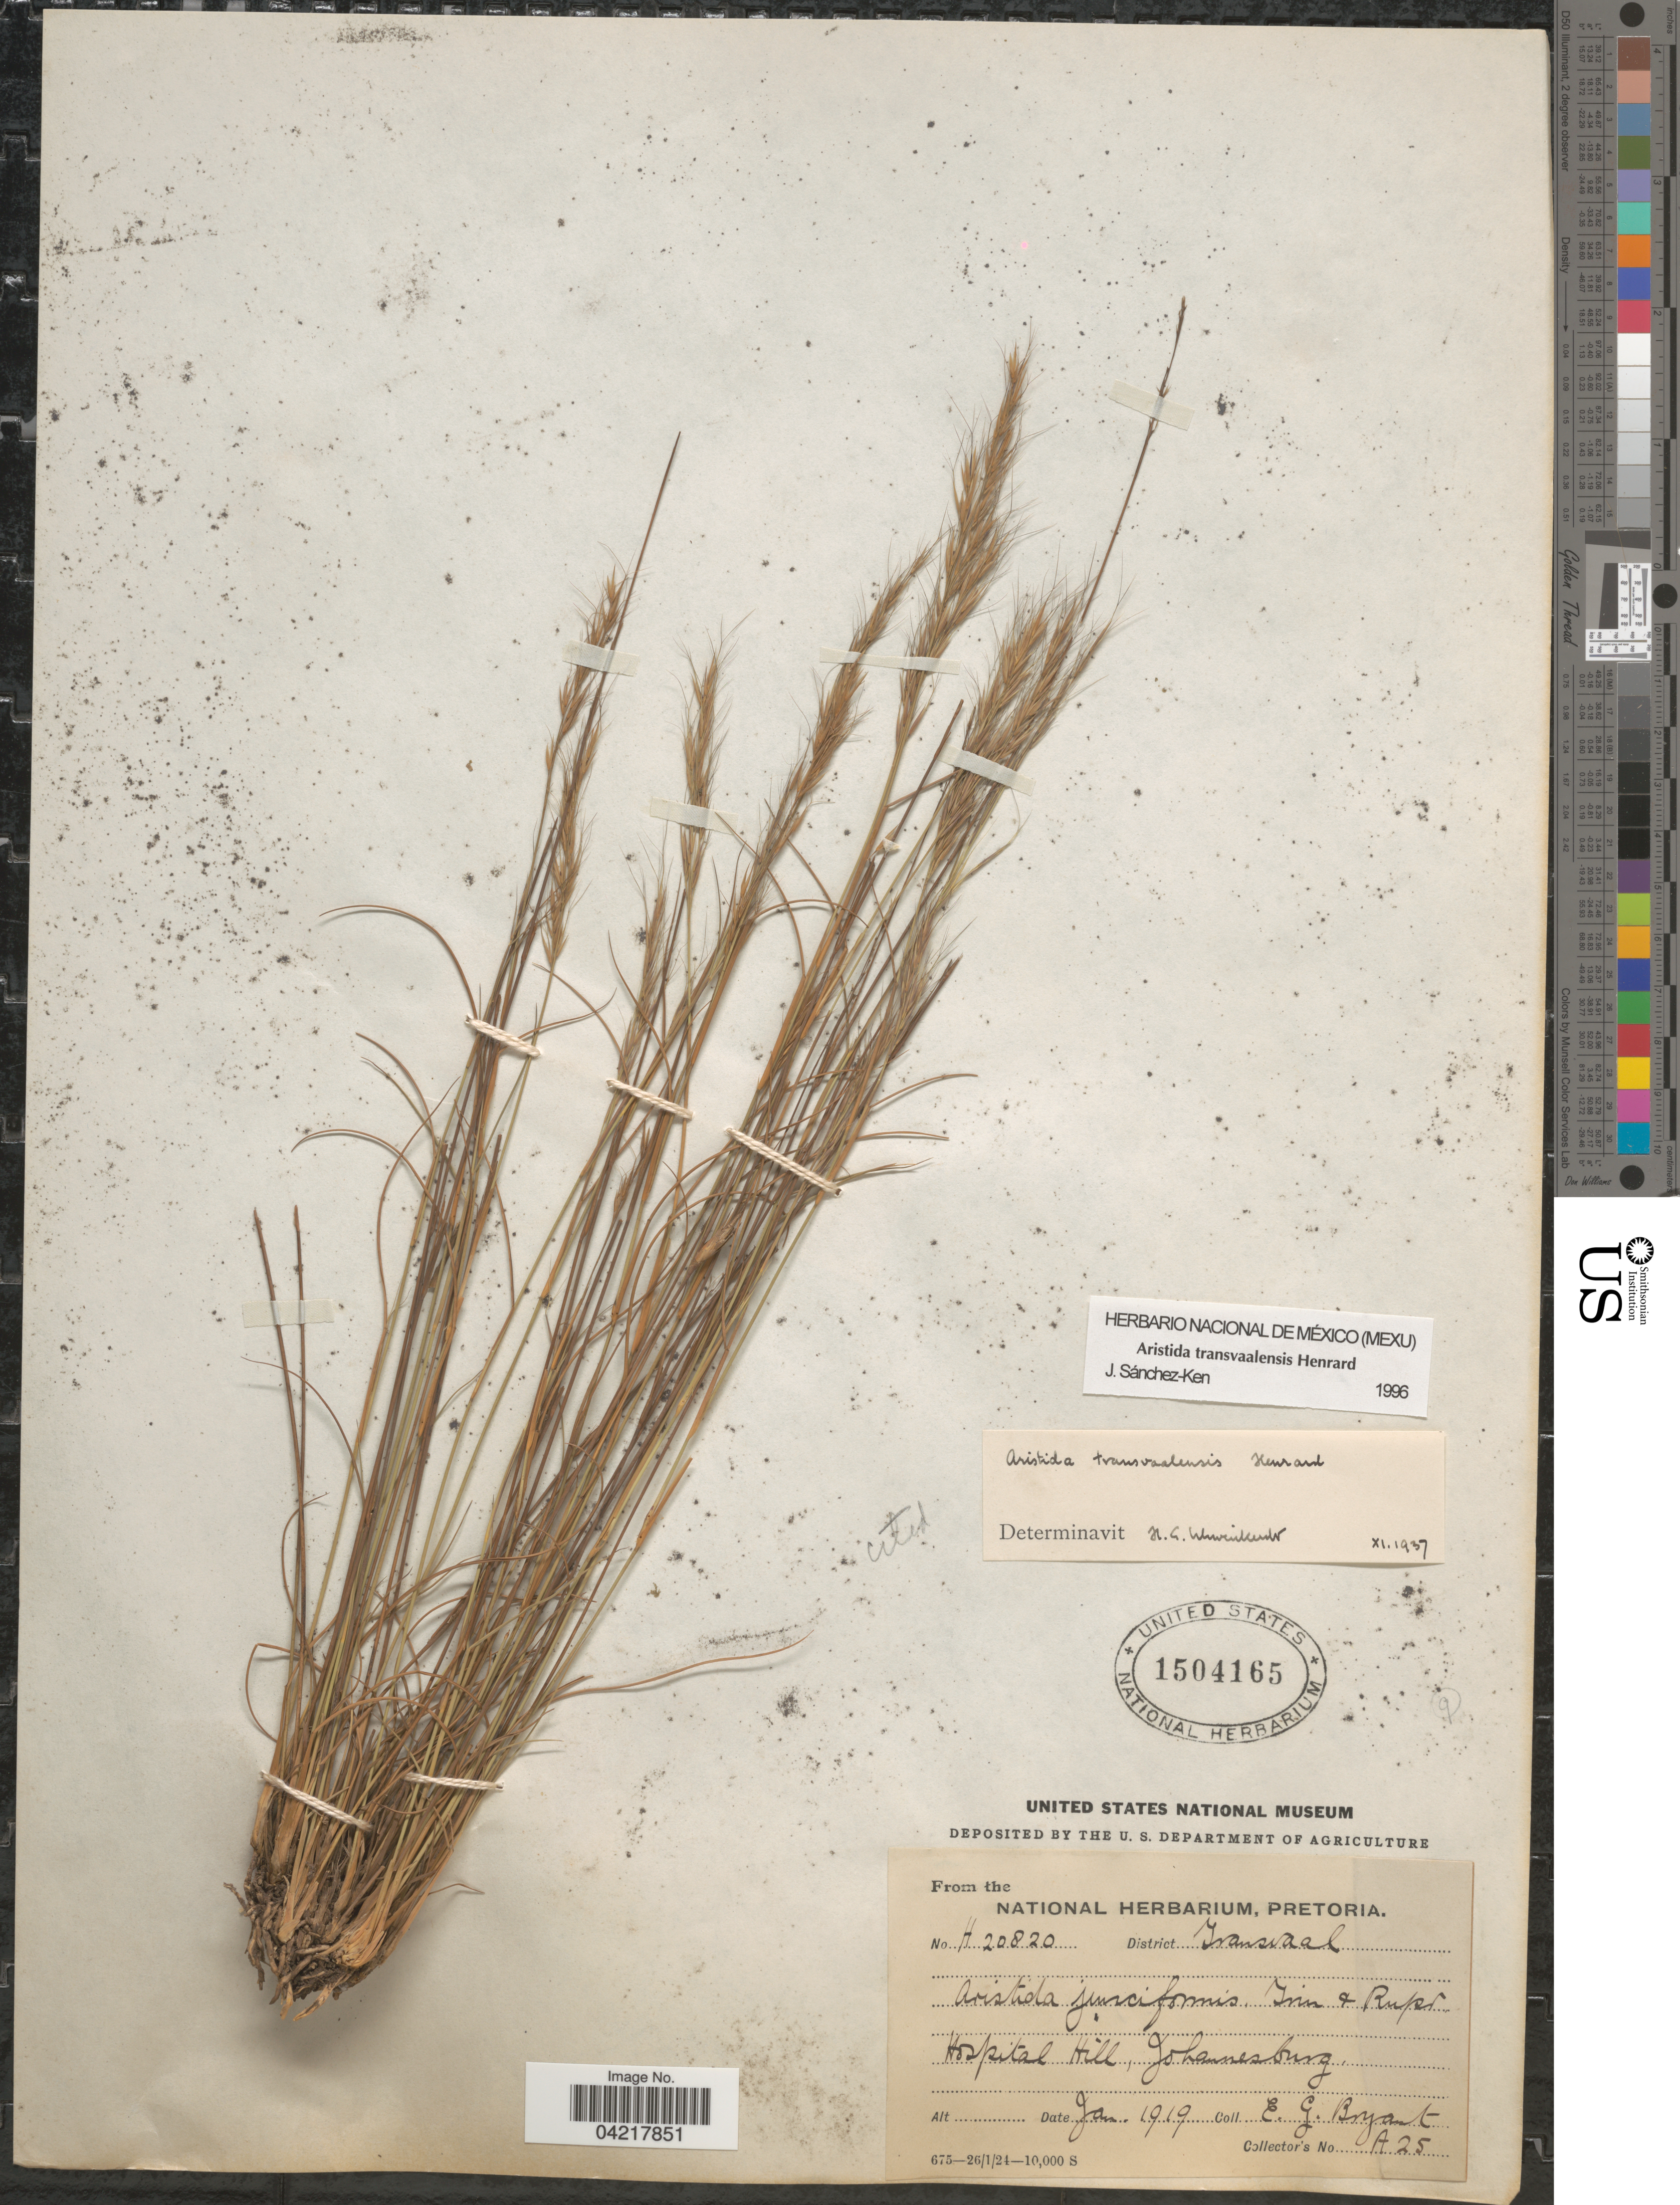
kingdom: Plantae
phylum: Tracheophyta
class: Liliopsida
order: Poales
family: Poaceae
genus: Aristida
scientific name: Aristida transvaalensis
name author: Henr.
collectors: E. Bryant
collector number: A25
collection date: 1919-01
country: South Africa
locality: District Transvaal. Hospital Hill, Johanesburg.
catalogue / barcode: US 1504165